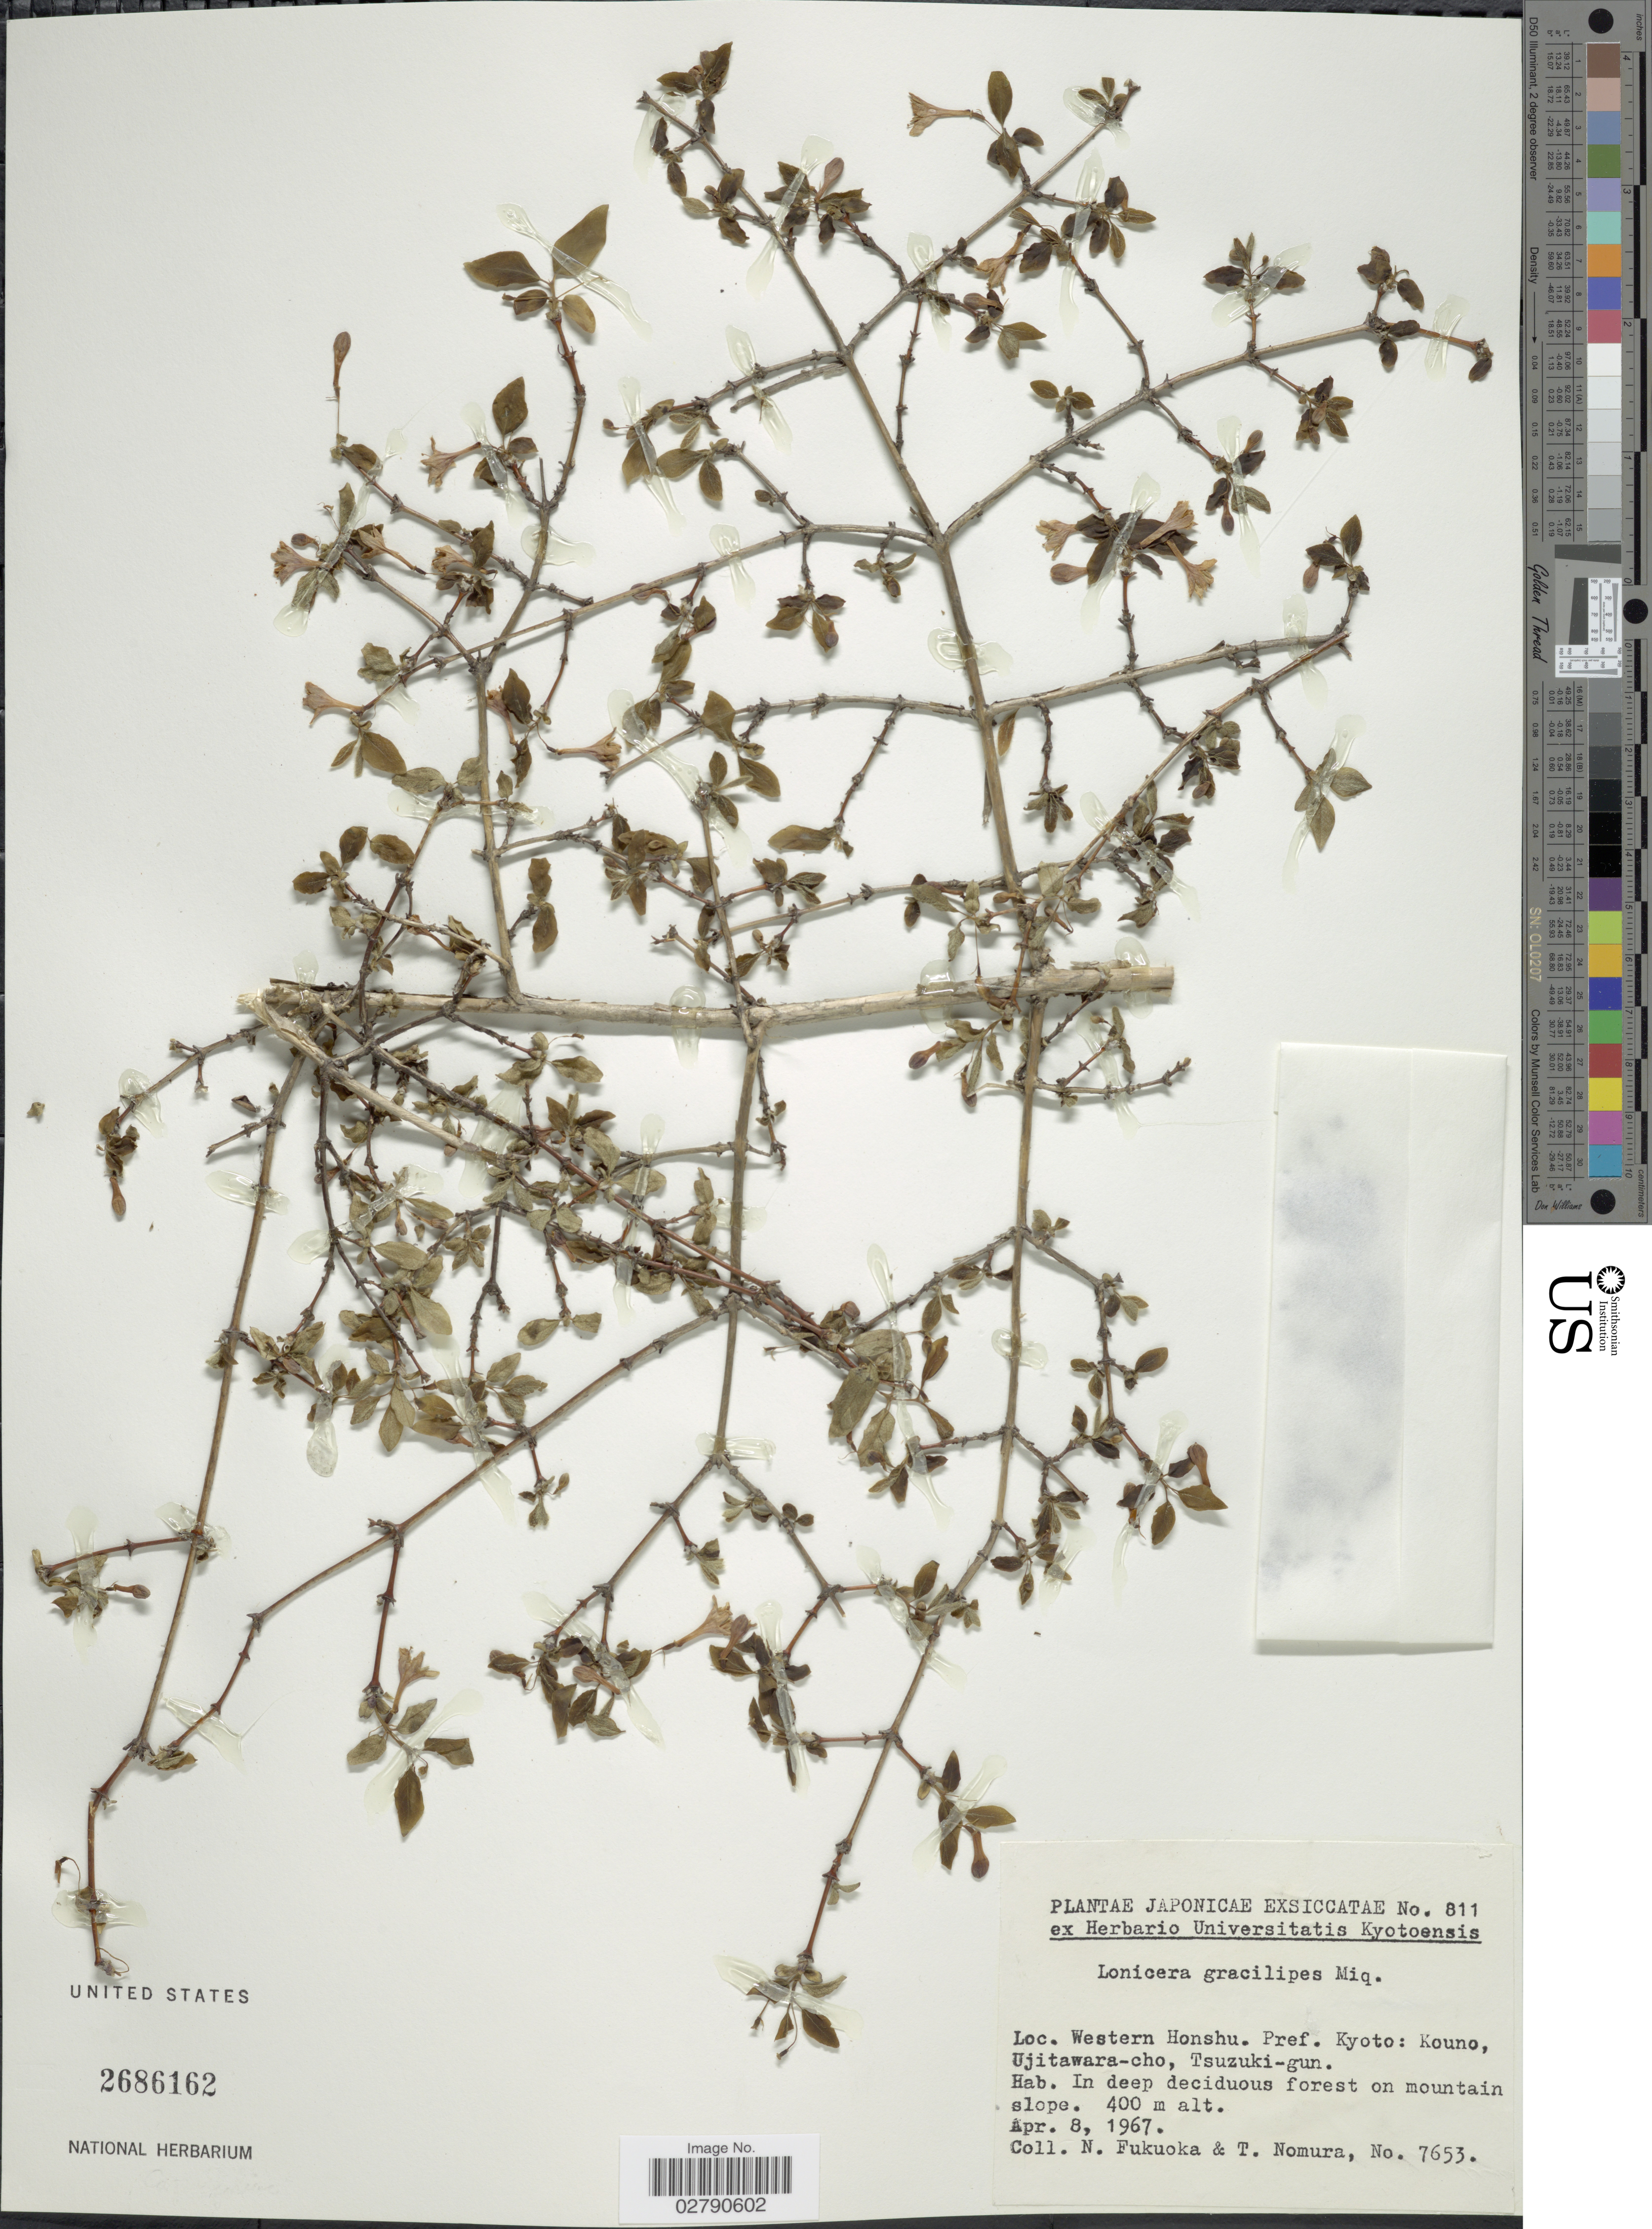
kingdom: Plantae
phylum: Tracheophyta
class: Magnoliopsida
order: Dipsacales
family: Caprifoliaceae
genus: Lonicera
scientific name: Lonicera gracilipes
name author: Miq.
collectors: N. Fukuoka & T. Nomura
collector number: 7653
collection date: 1967-04-08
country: Japan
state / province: Kyoto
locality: Western Honshu. Kouno, Ujitawara-cho, Tsuzuki-gun.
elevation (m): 400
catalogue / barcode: US 2686162